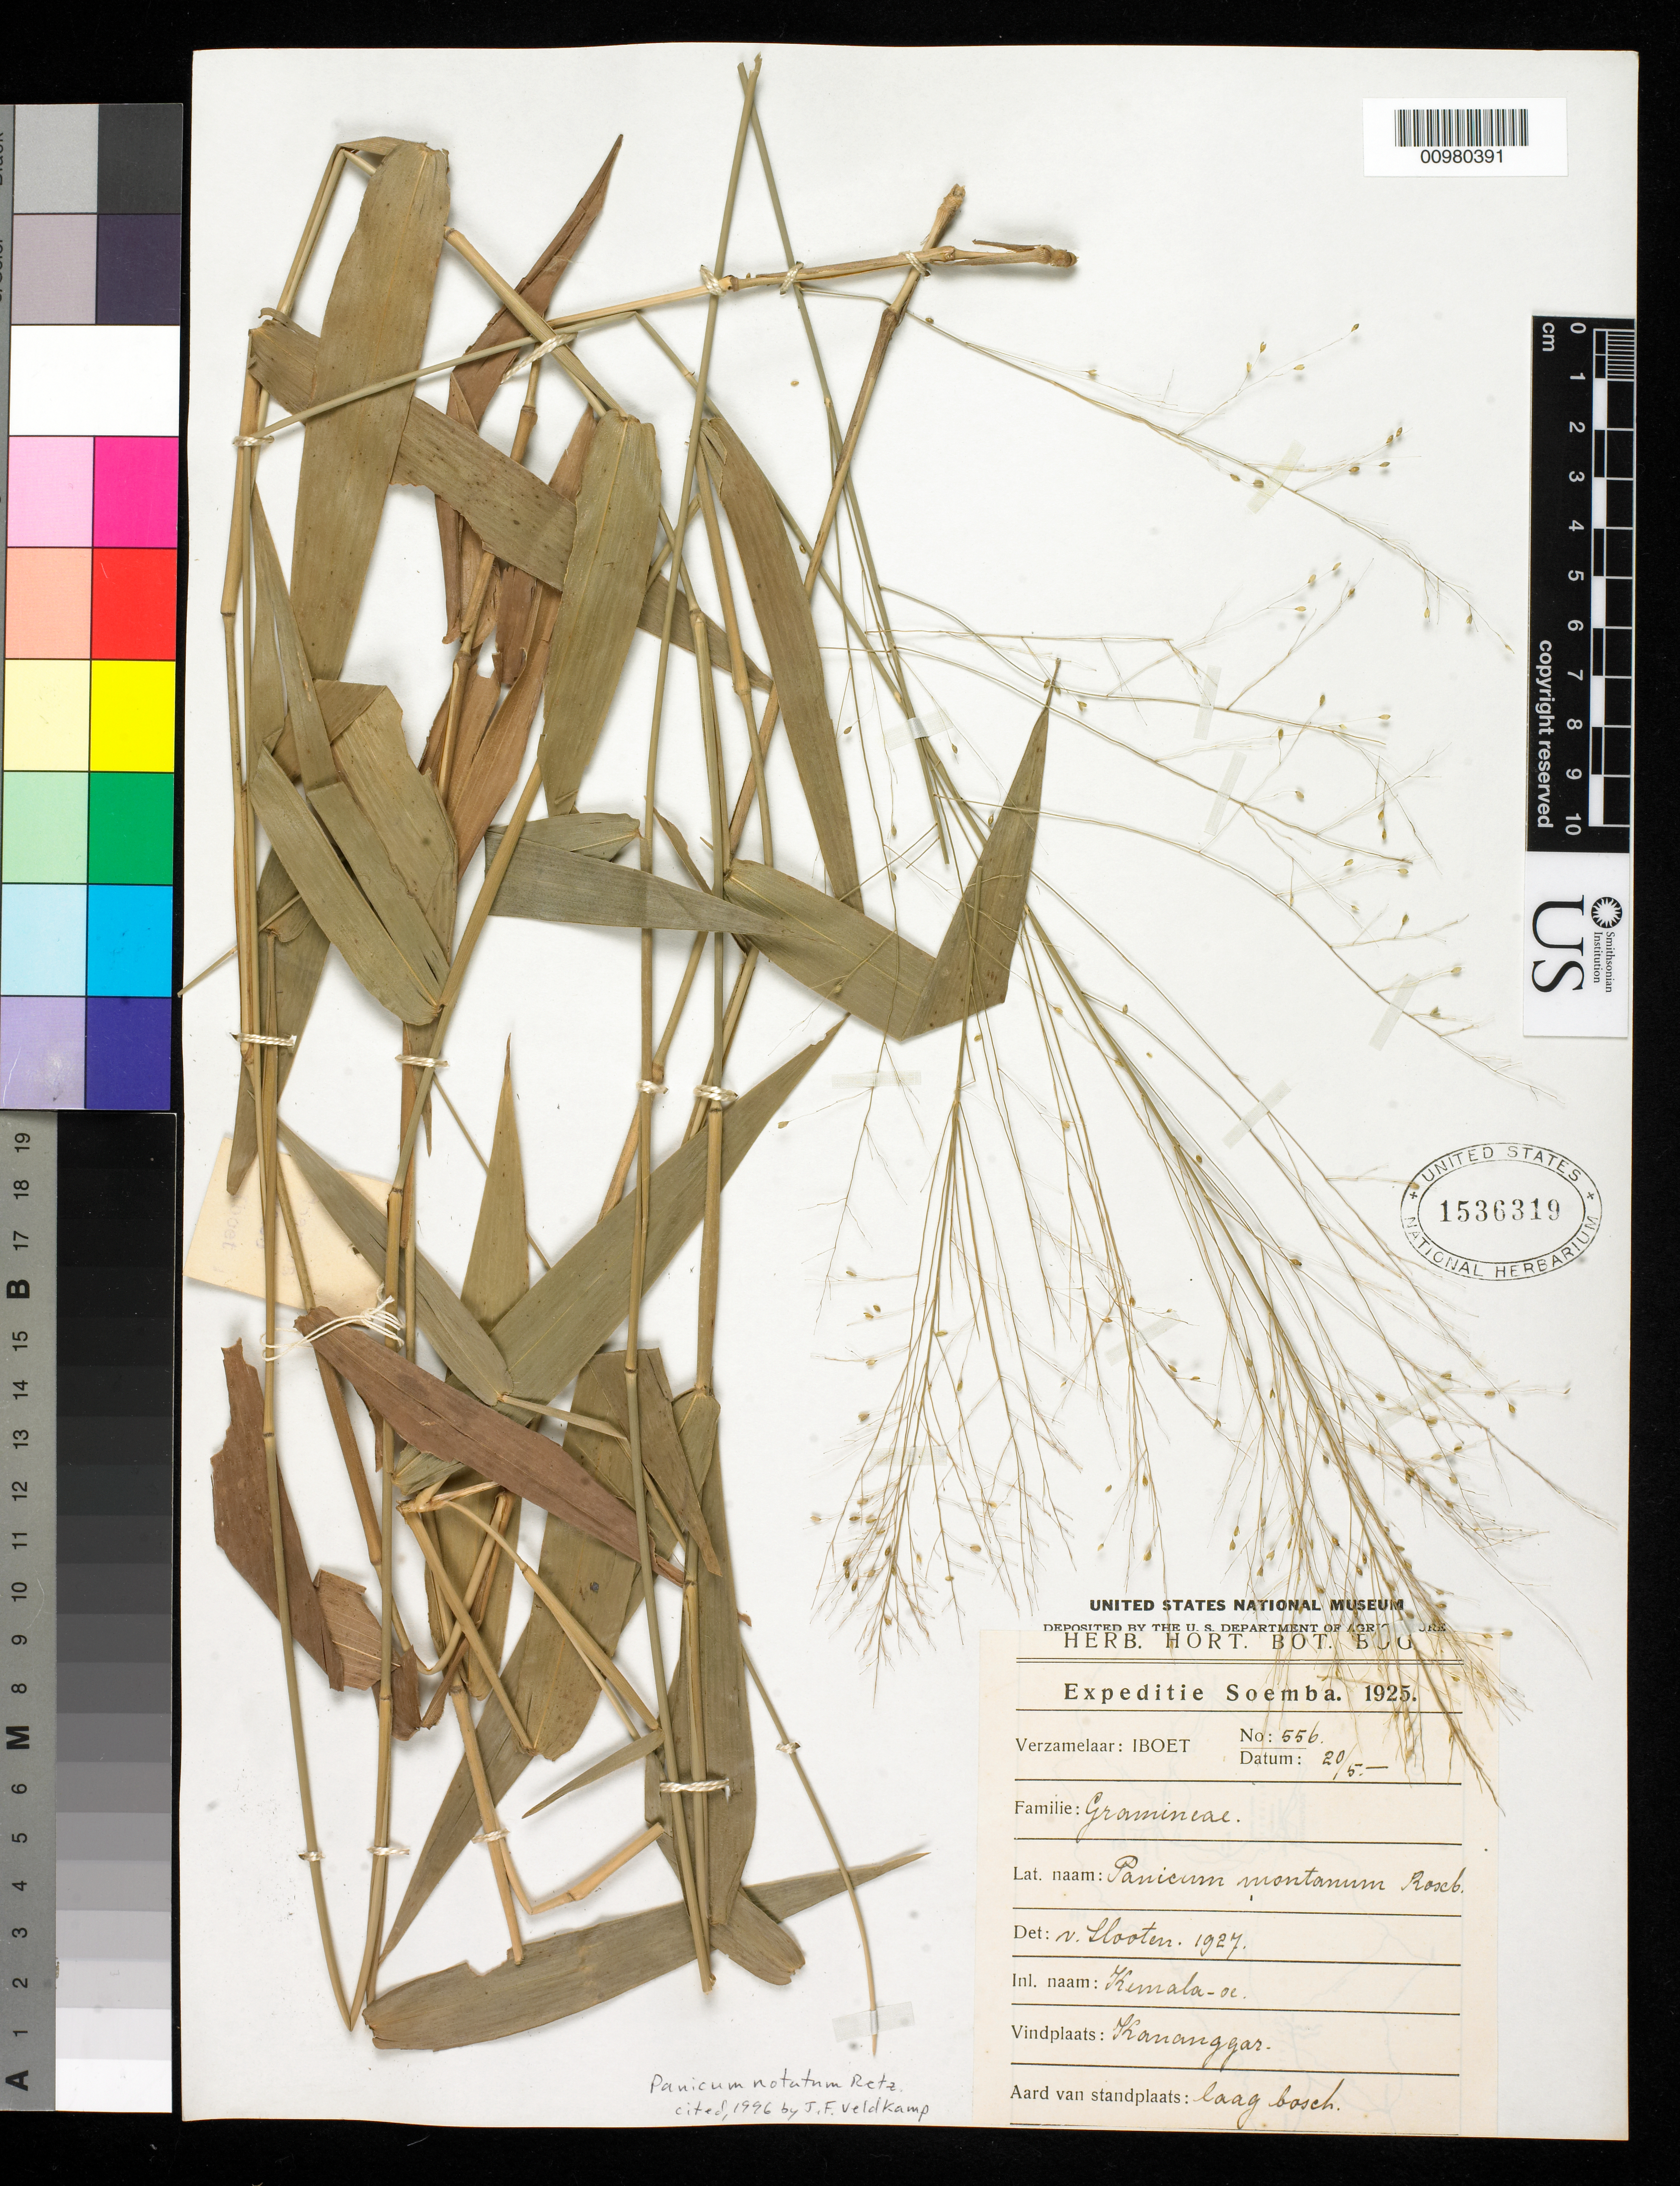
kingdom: Plantae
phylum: Tracheophyta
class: Liliopsida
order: Poales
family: Poaceae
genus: Panicum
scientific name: Panicum notatum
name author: Retz.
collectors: -. Iboet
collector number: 556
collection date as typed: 20 May 1925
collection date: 1925-05-20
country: Indonesia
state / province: Lesser Sunda Is.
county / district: East Nusa Tenggara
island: Sumba I.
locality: Kanangar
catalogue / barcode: US 1536319